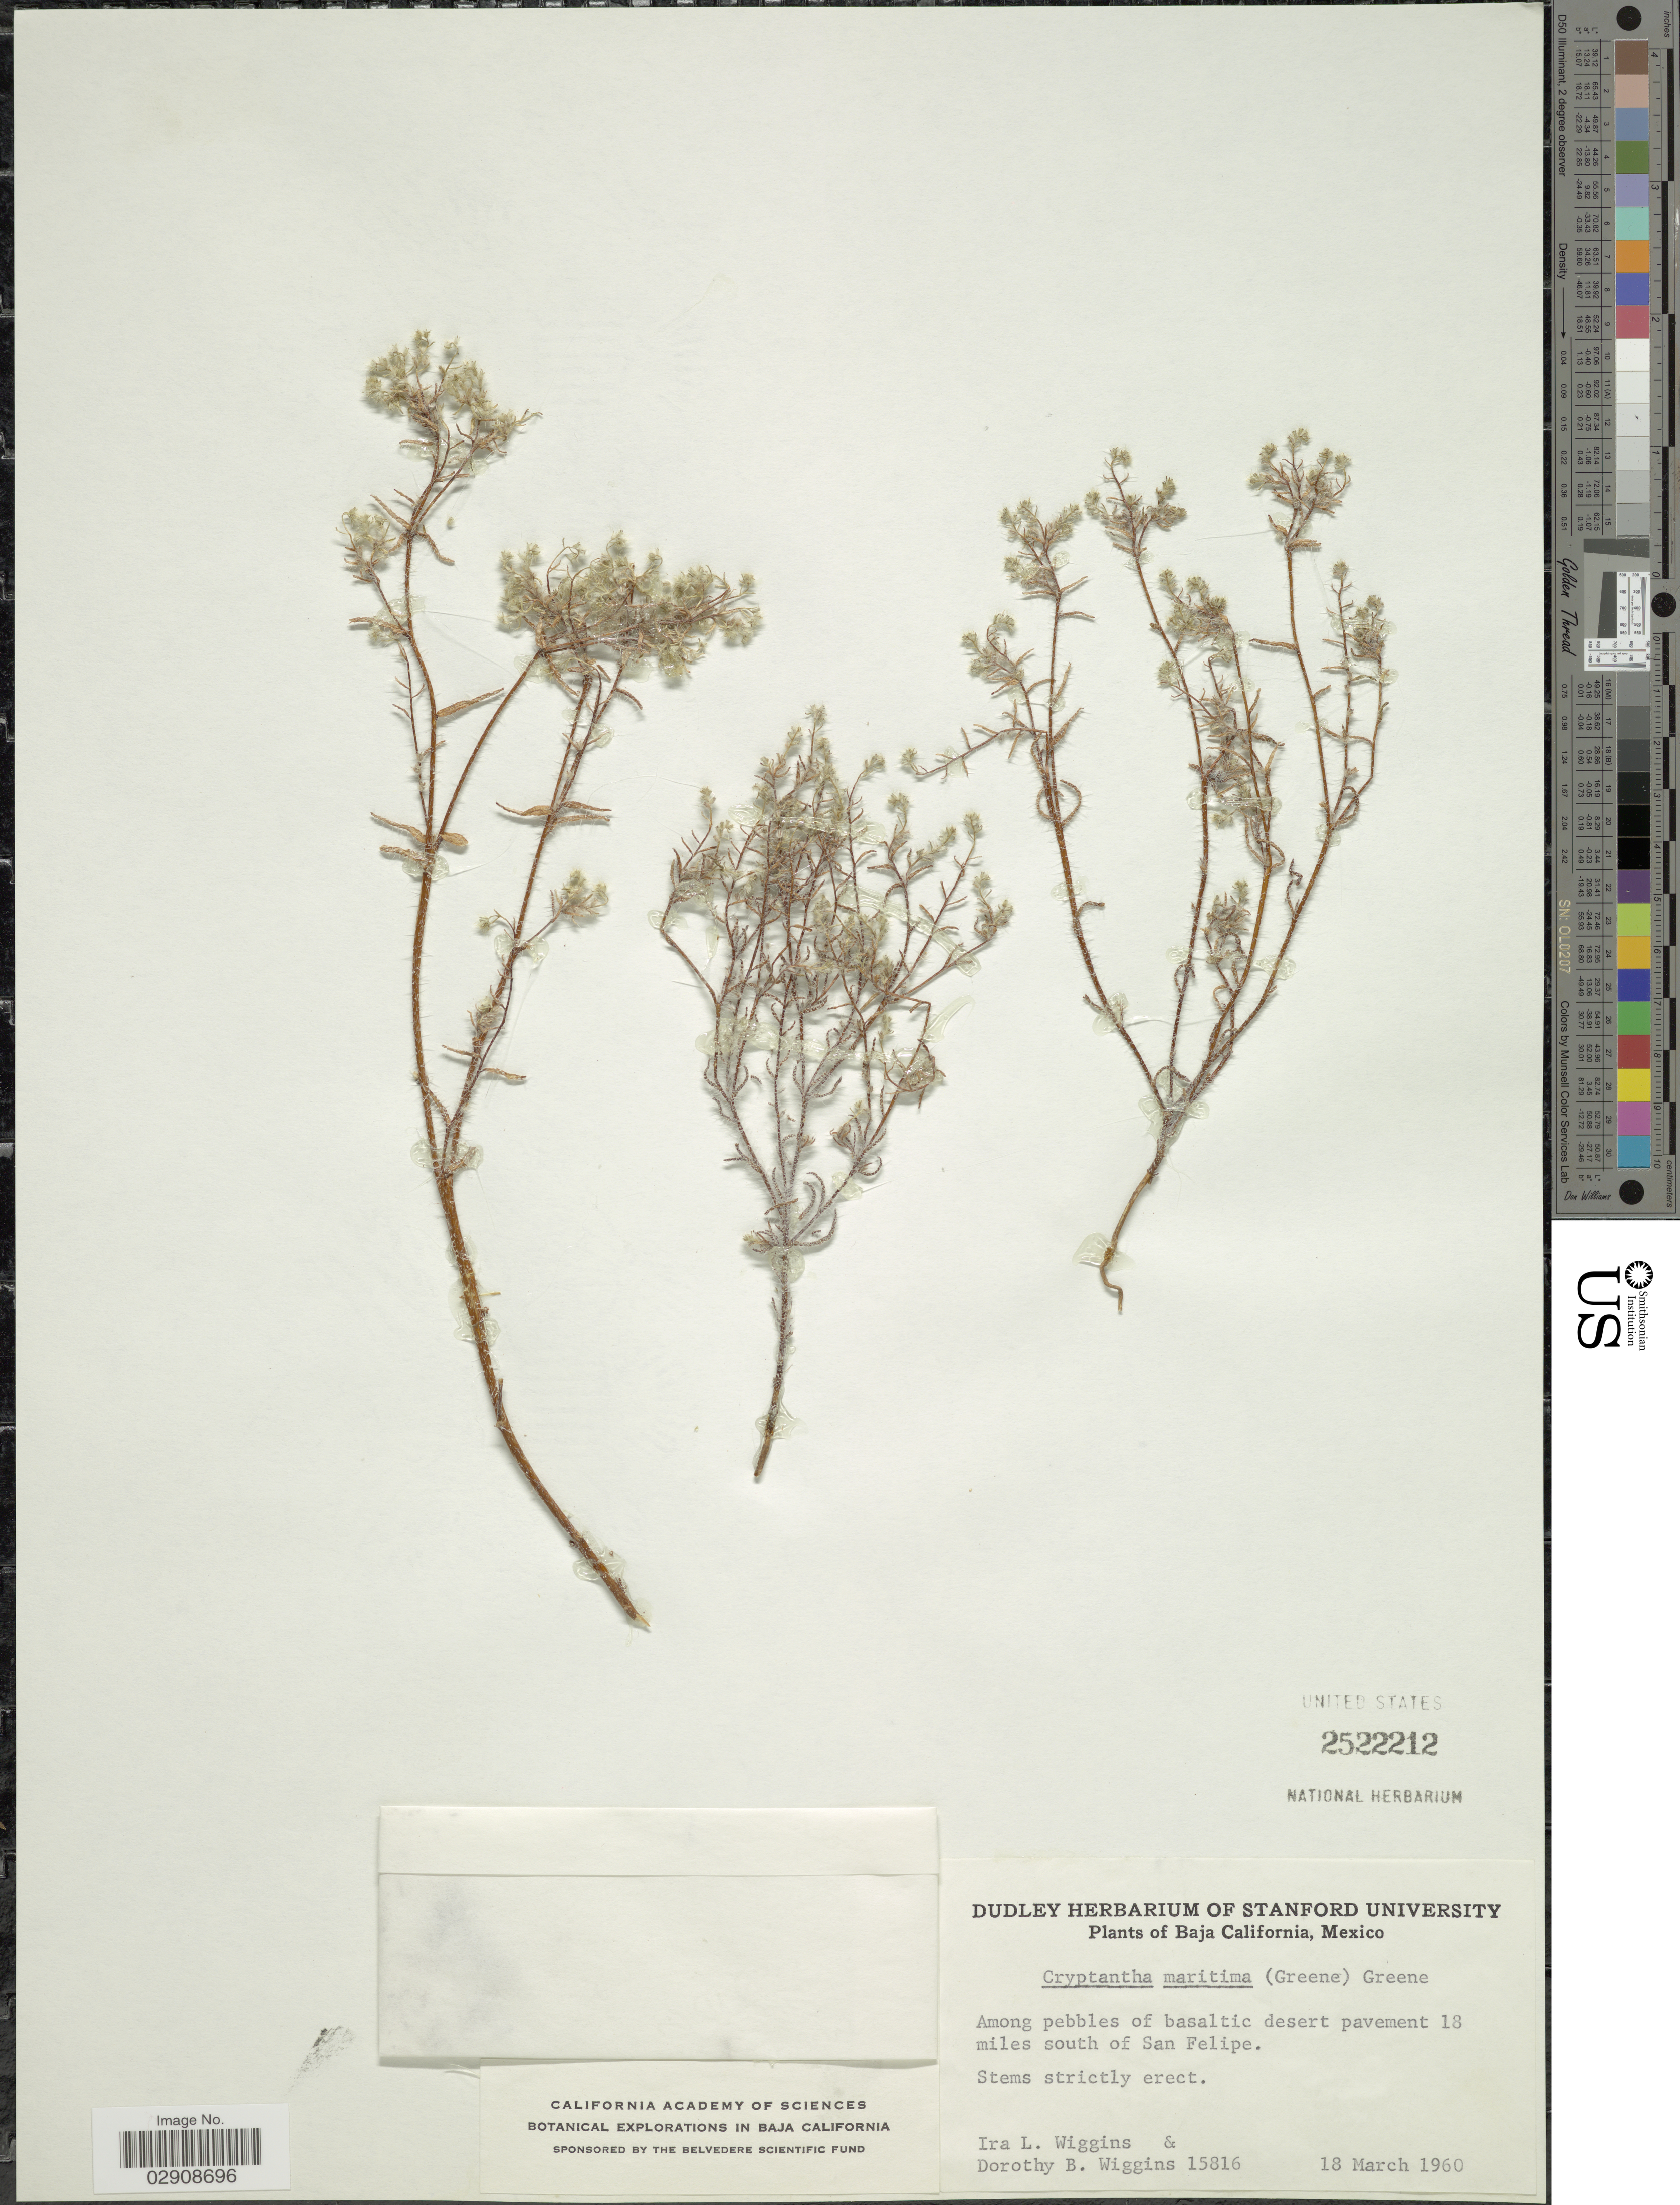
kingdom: Plantae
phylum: Tracheophyta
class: Magnoliopsida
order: Boraginales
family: Boraginaceae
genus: Cryptantha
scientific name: Cryptantha cedrosensis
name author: S.W. Greene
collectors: I. L. Wiggins & D. B. Wiggins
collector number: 15816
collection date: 1960-03-18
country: Mexico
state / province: Baja California Norte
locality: Among pebbles of basaltic desert pavement 18 miles south of San Felipe.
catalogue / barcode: US 2522212